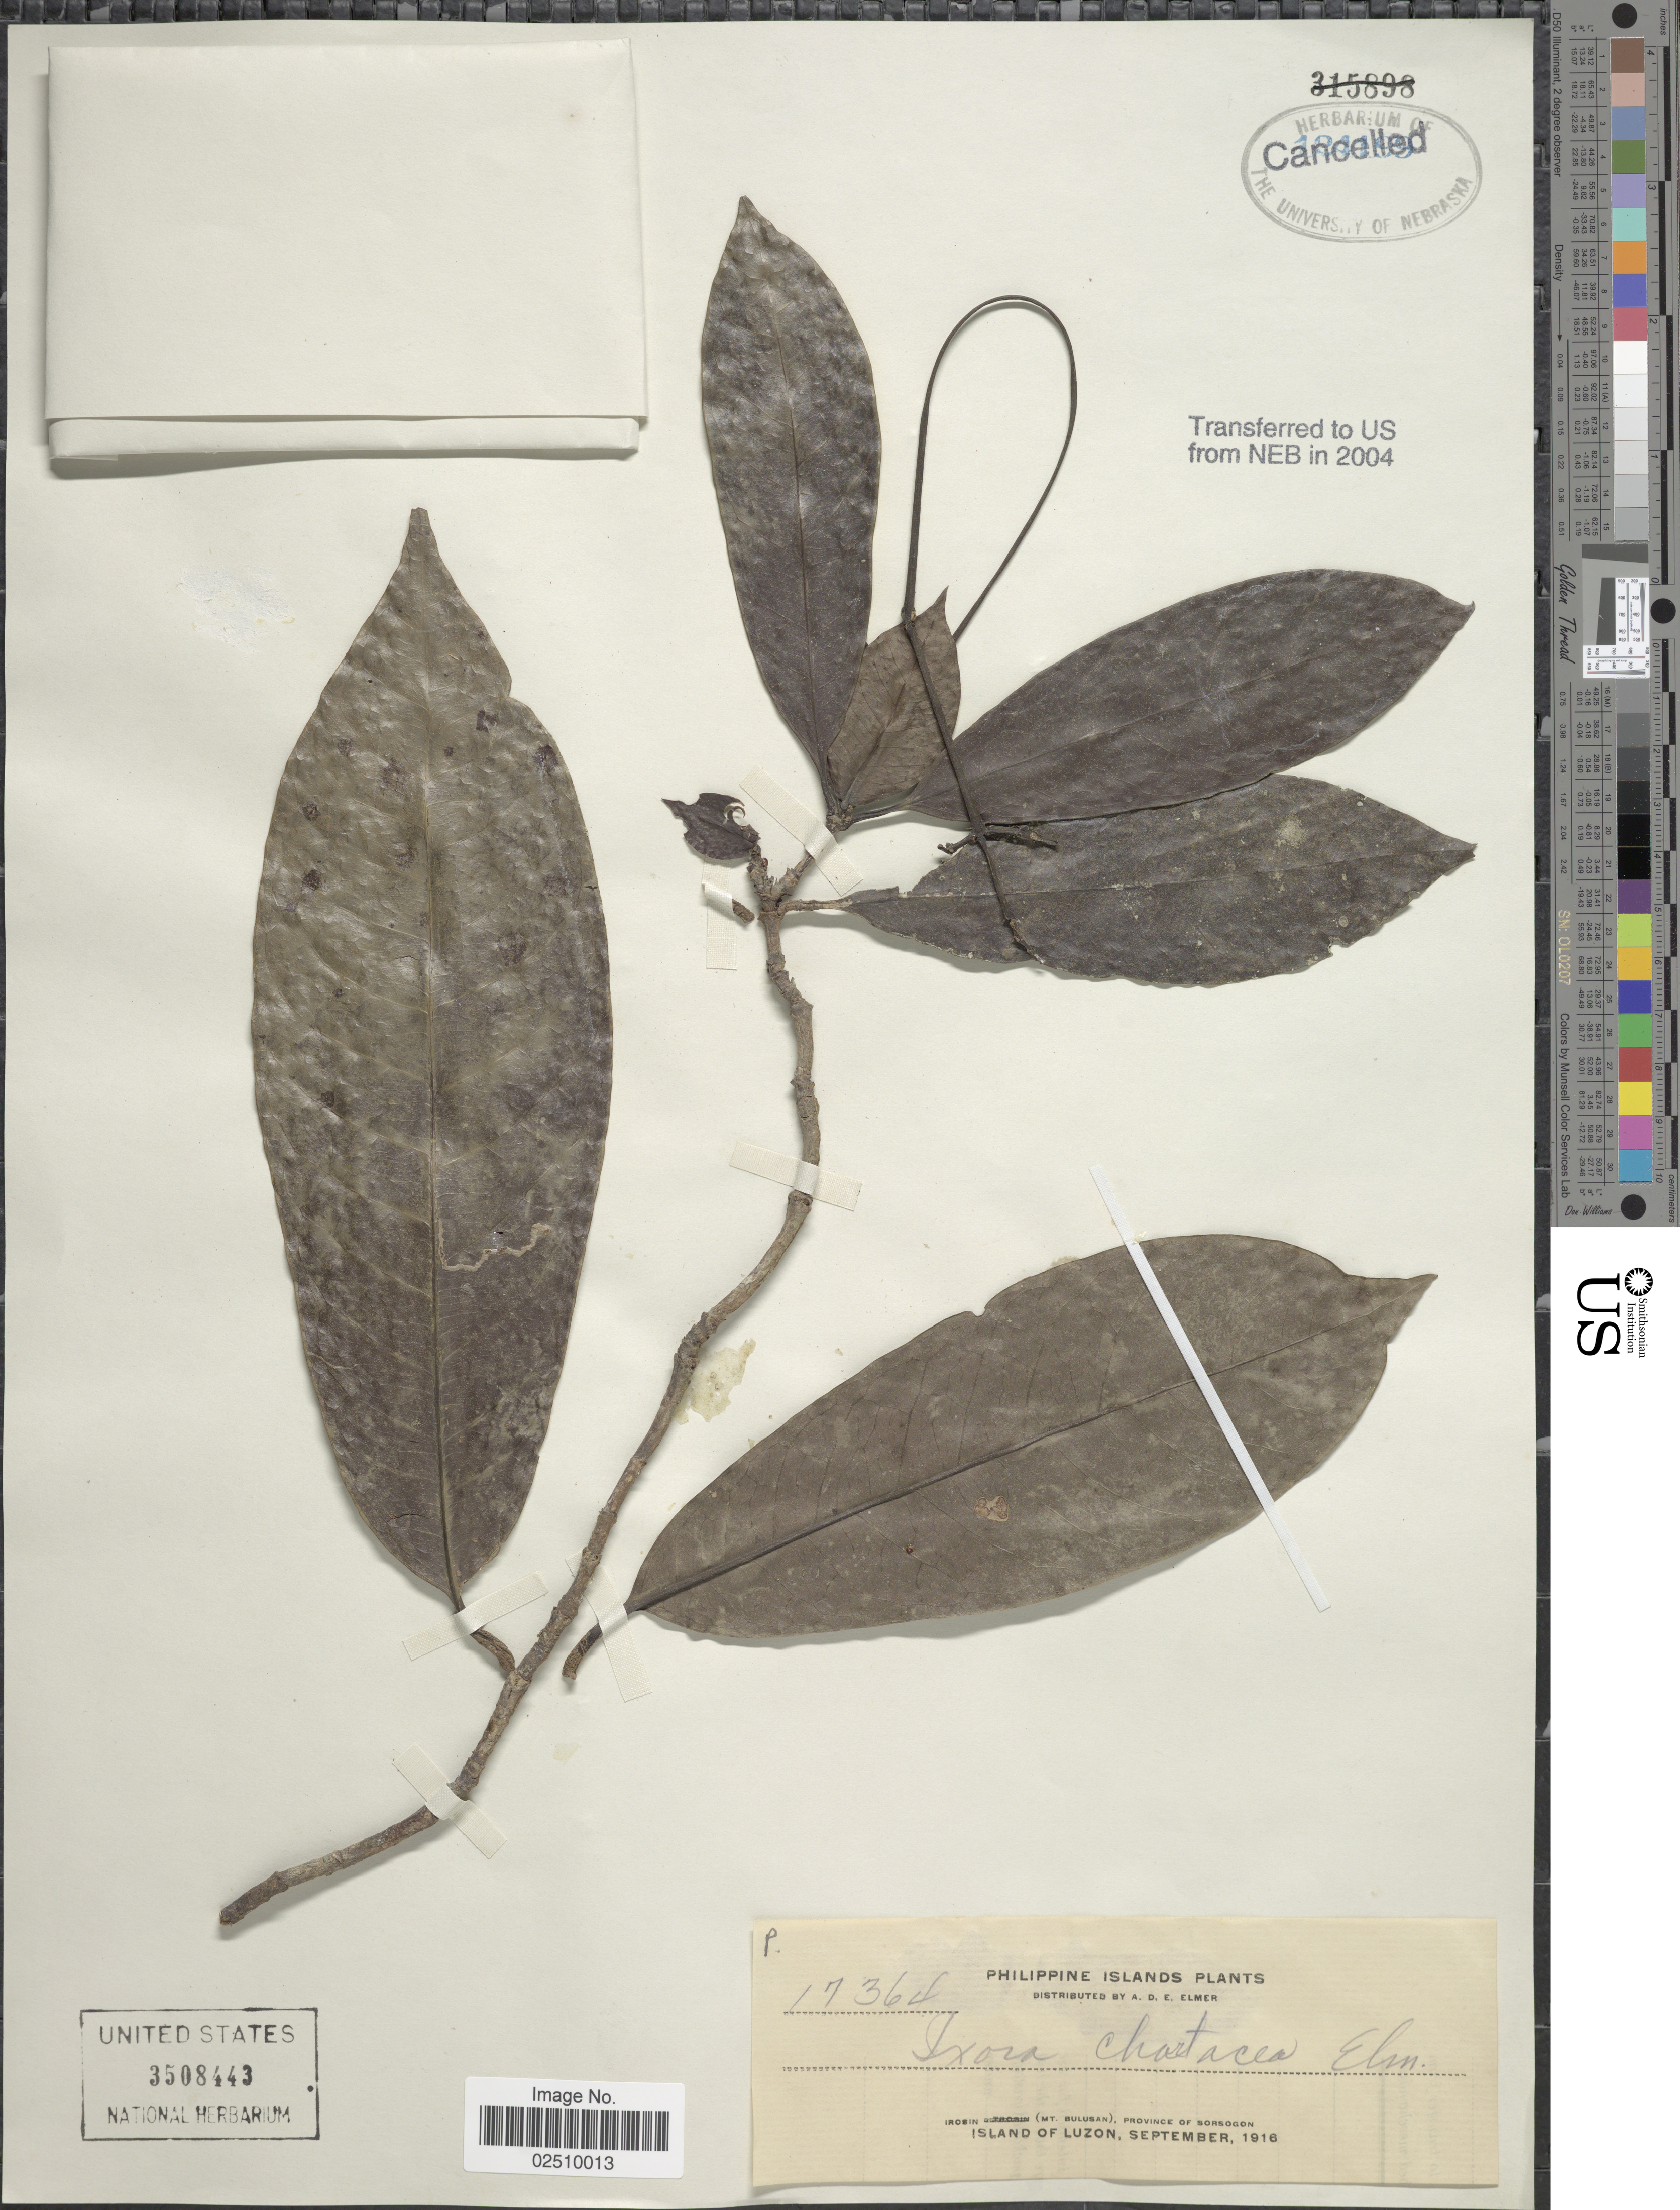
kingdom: Plantae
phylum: Tracheophyta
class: Magnoliopsida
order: Gentianales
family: Rubiaceae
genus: Ixora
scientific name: Ixora chartacea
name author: Elmer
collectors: A. D. E. Elmer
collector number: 17364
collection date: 1916-09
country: Philippines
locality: Irosin (Mt. Bulusan) Province of Sorsogon. Island of Luzon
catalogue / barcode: US 3508443